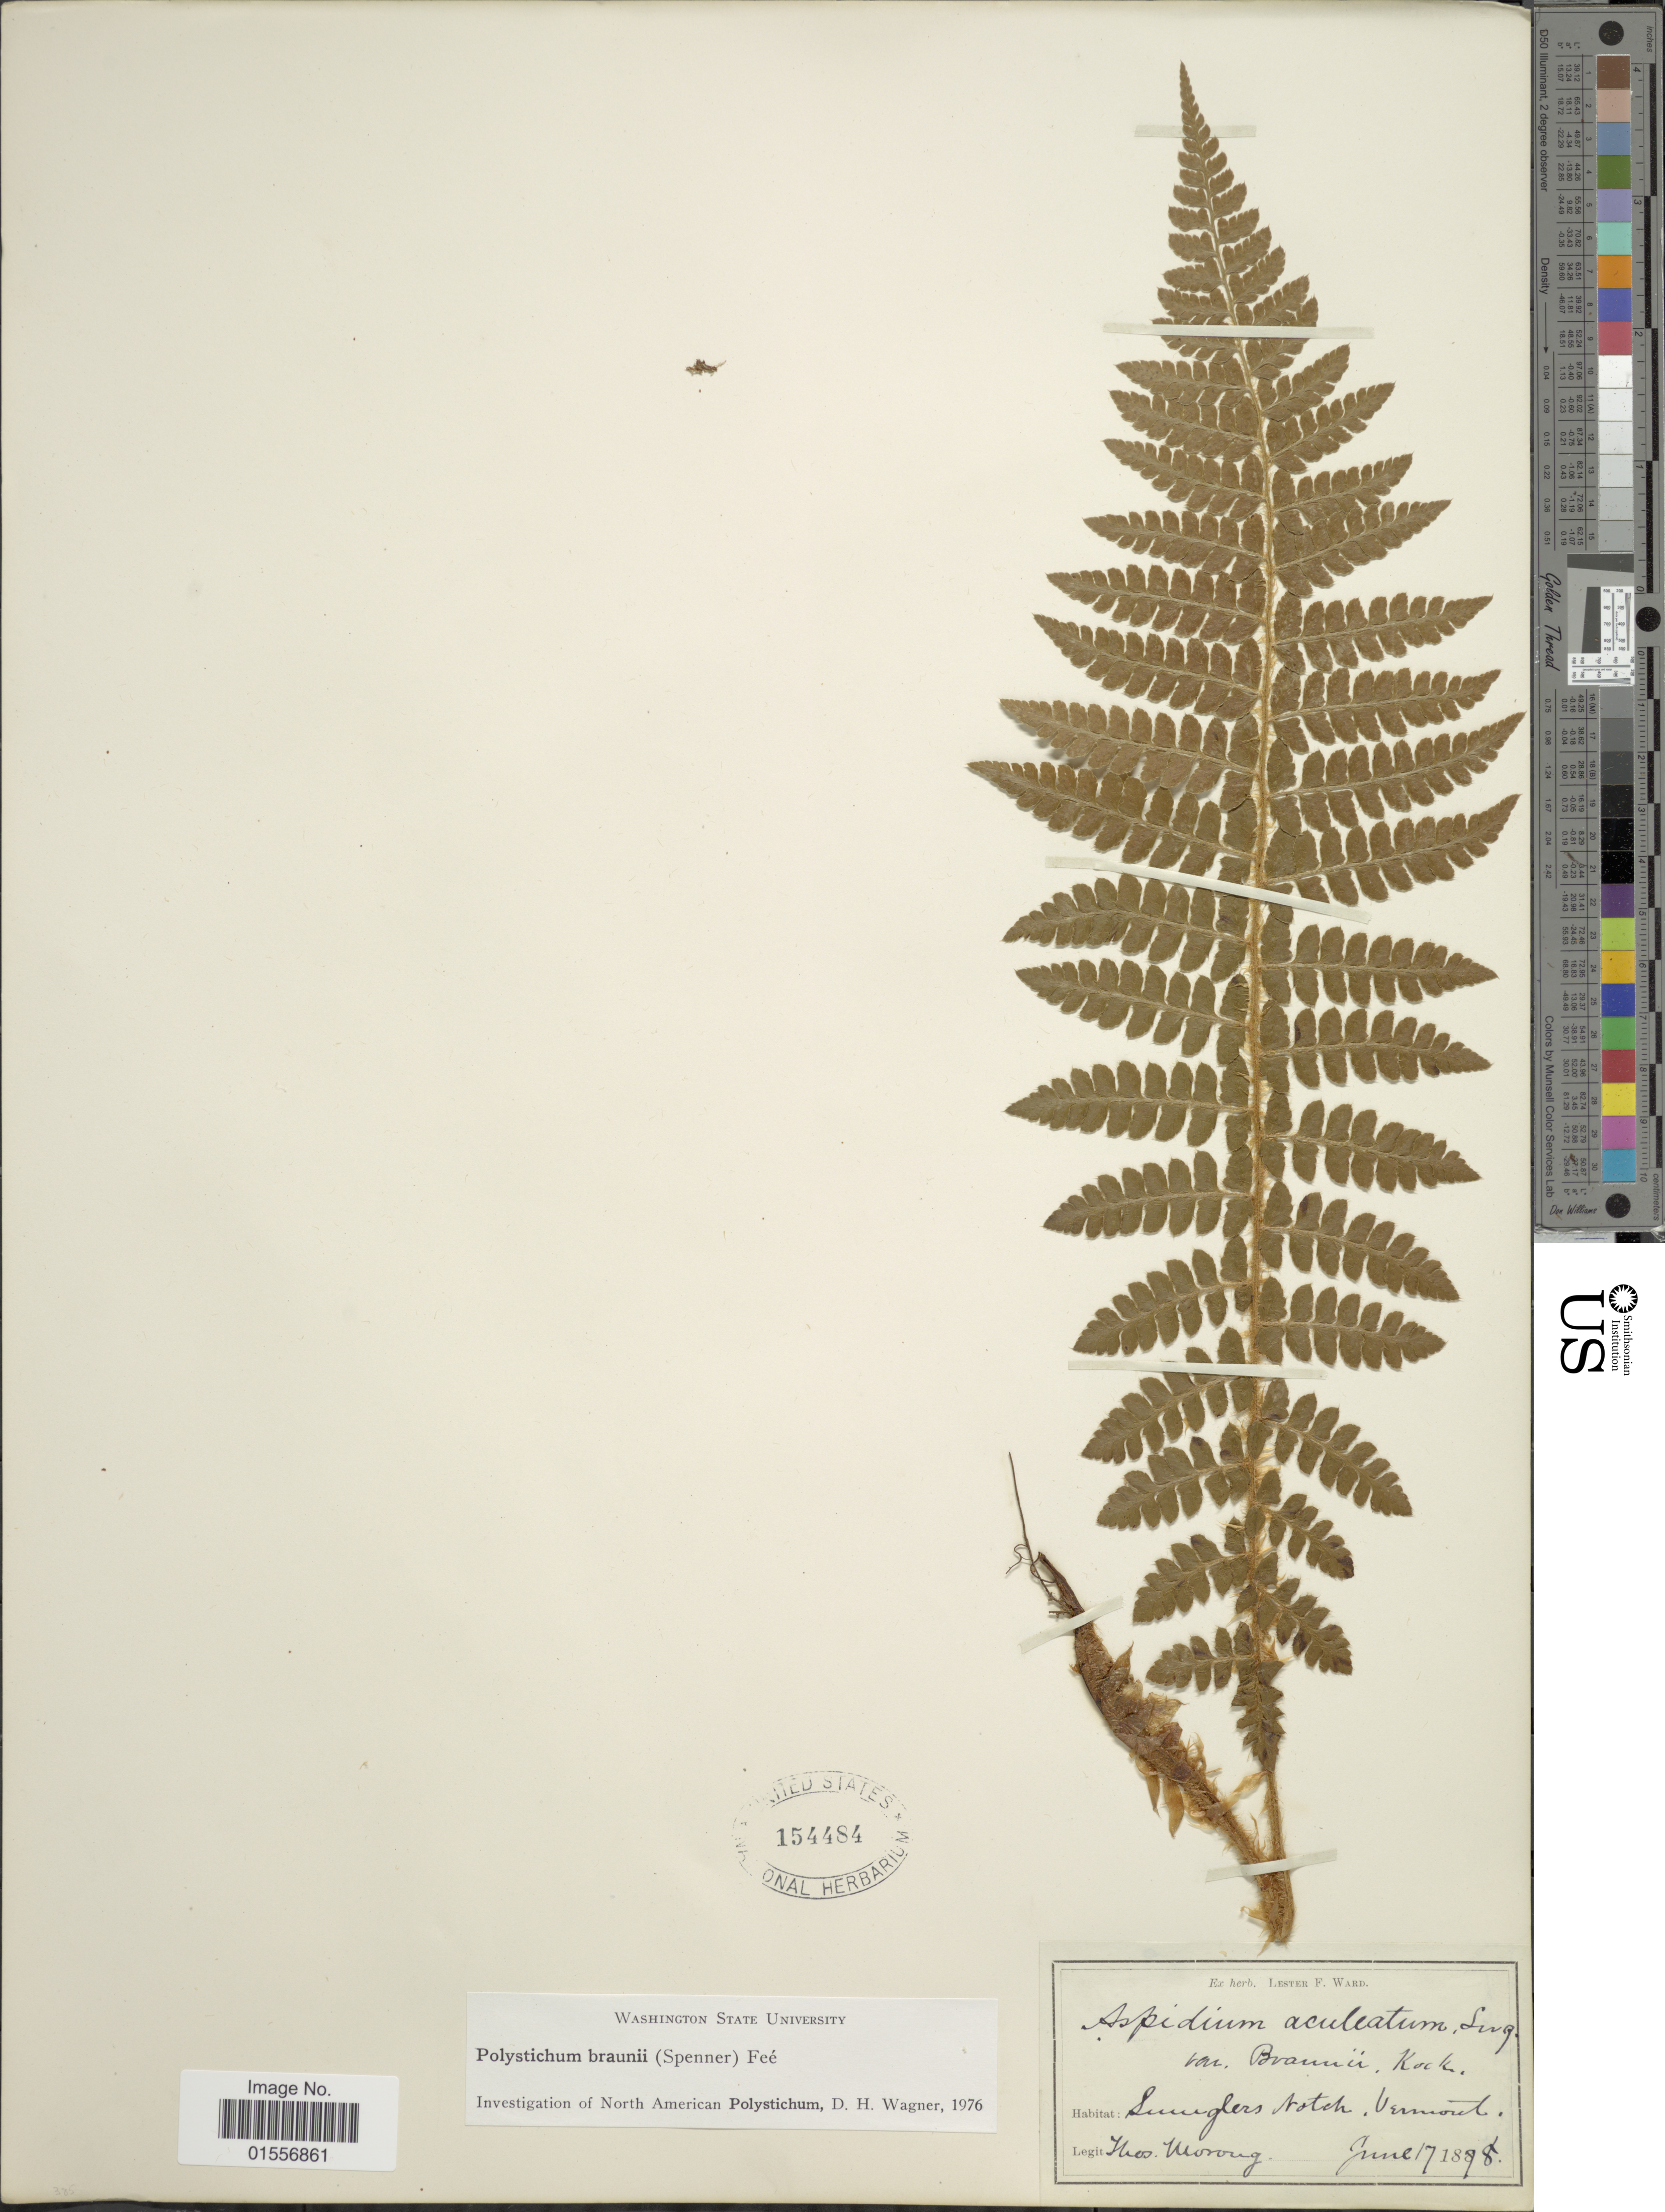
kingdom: Plantae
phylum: Tracheophyta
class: Polypodiopsida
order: Polypodiales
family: Dryopteridaceae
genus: Polystichum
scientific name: Polystichum braunii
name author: (Spenn.) Fée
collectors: ex herb. T. Morong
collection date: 1878-06-17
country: United States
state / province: Vermont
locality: Smuggler's Notch.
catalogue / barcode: US 154484